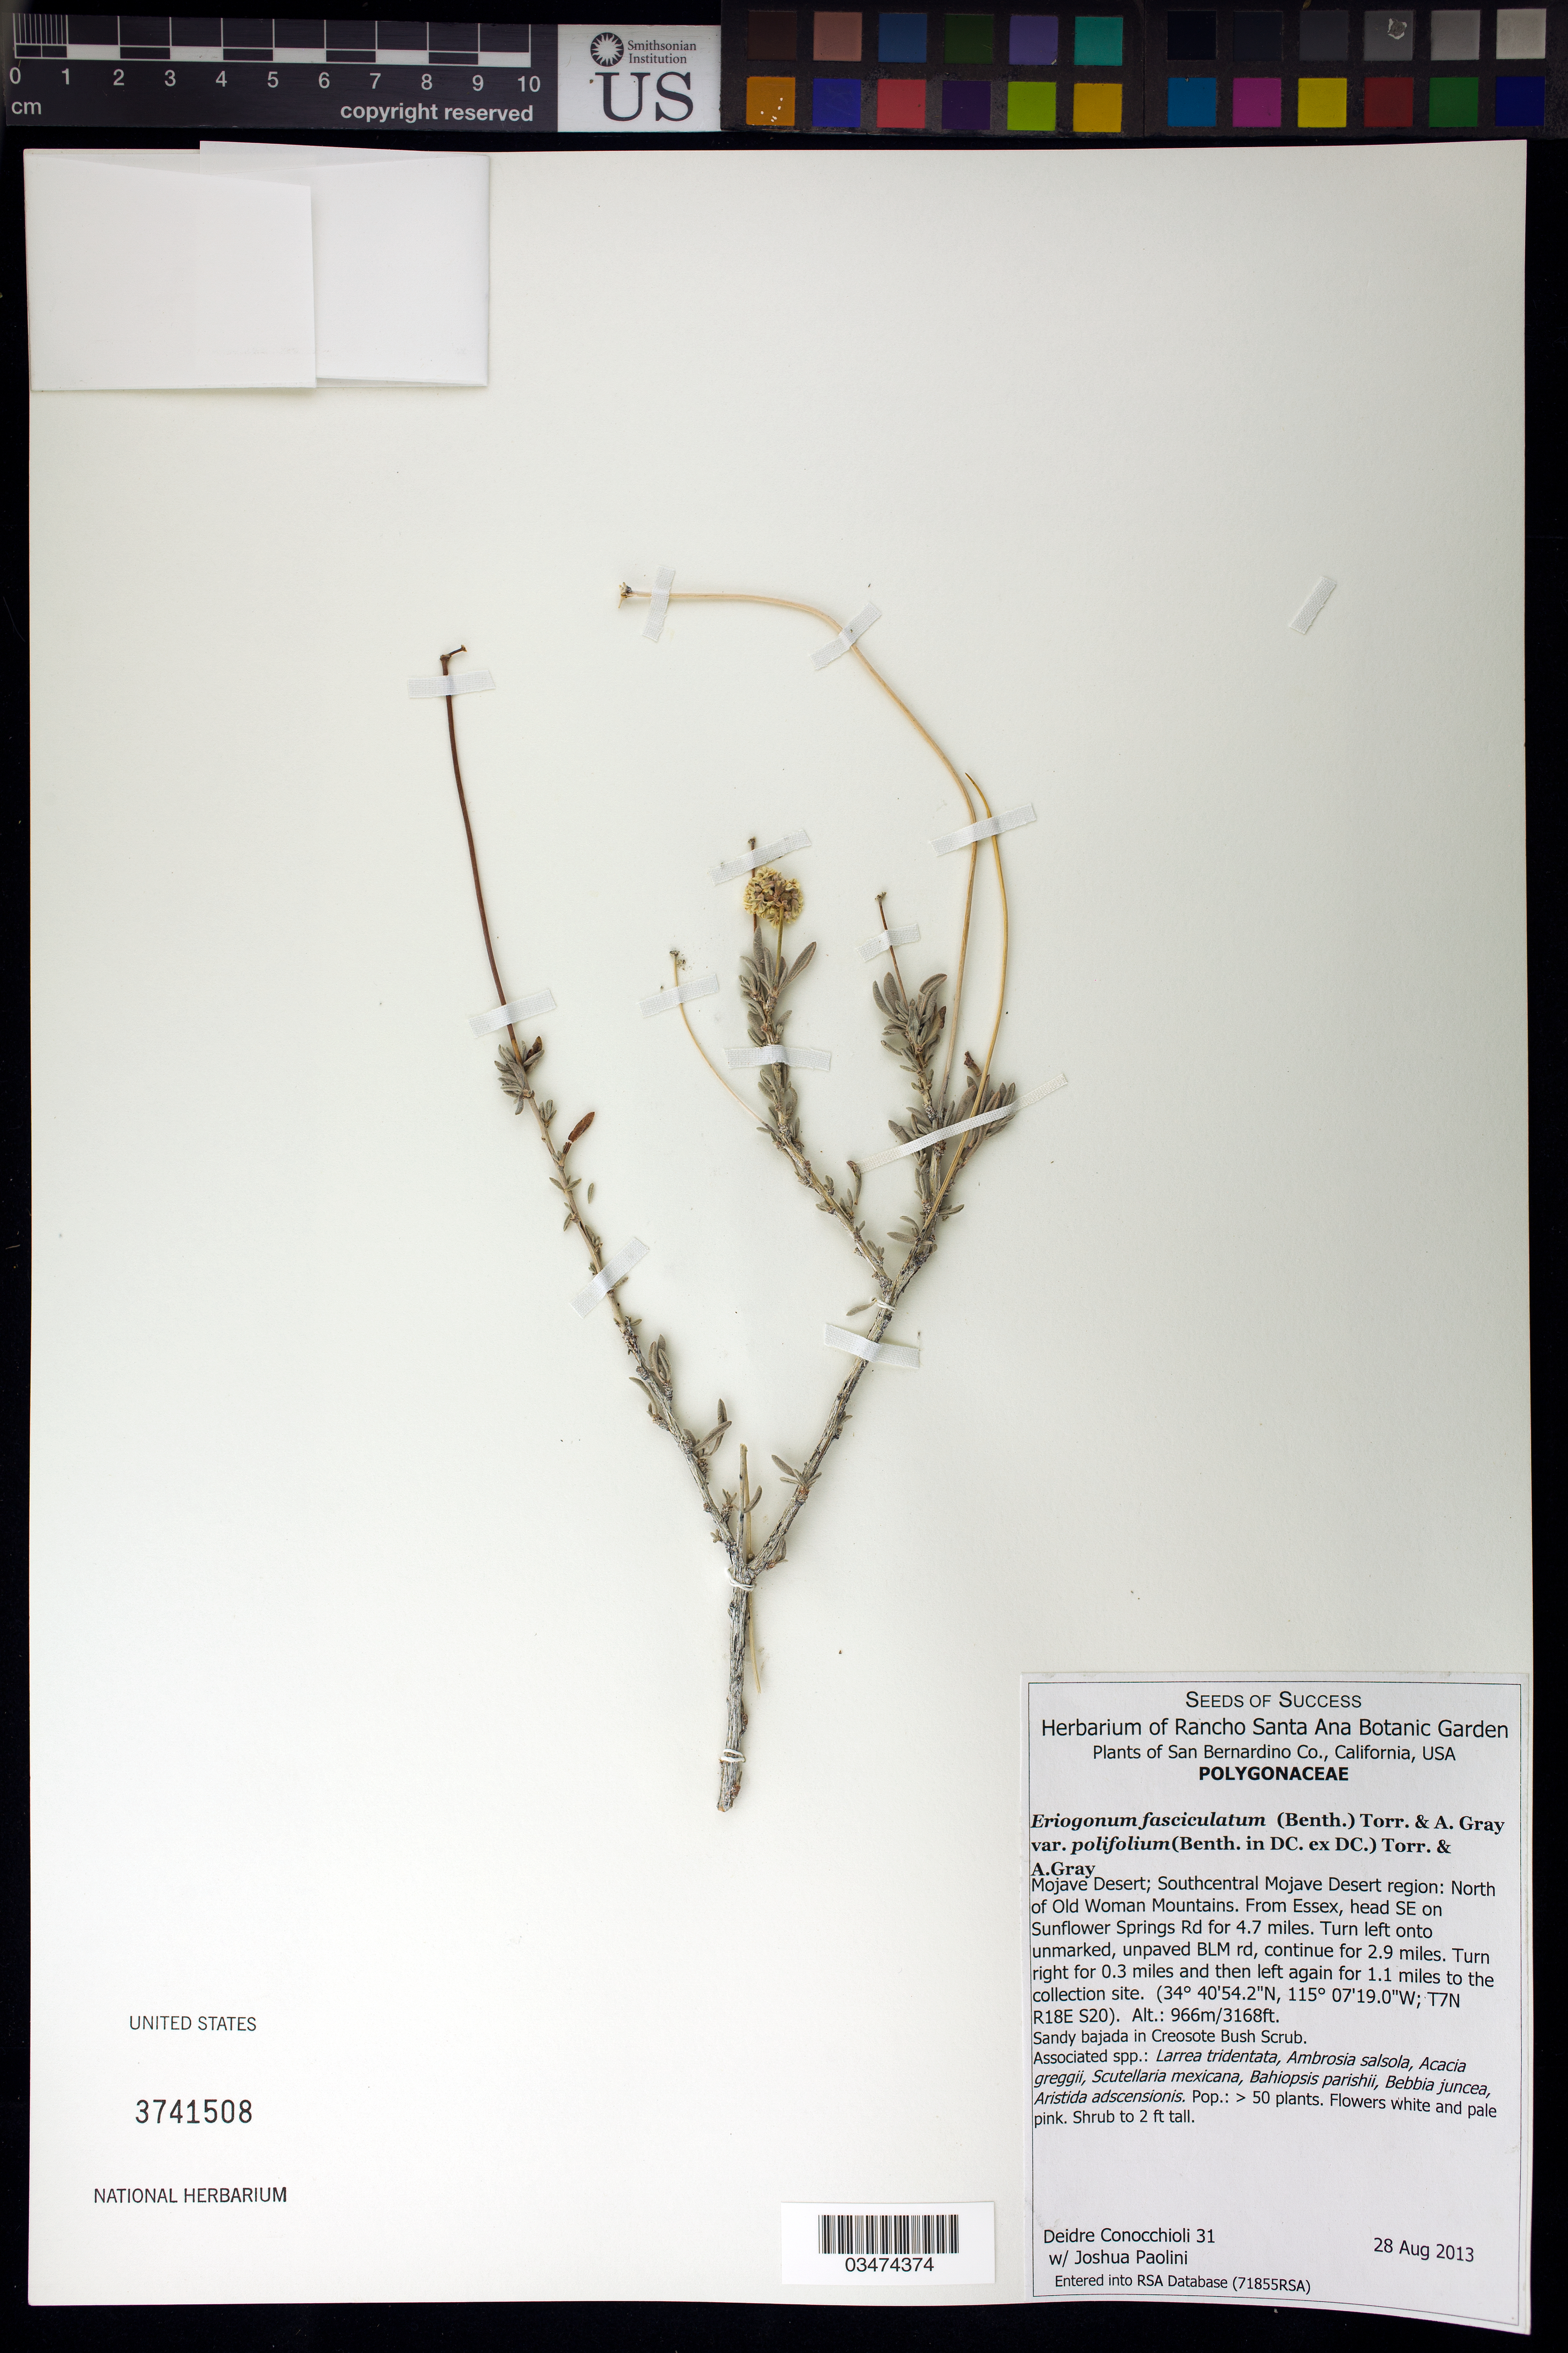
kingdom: Plantae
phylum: Tracheophyta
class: Magnoliopsida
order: Caryophyllales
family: Polygonaceae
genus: Eriogonum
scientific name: Eriogonum fasciculatum var. polifolium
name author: (Benth.) Torr. & A. Gray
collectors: D. Conocchioli & J. Paolini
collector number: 31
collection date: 2013-08-28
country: United States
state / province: California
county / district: San Bernardino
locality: Southcentral Mojave Desert region, N of Old Woman Mountains, 4.7 mi. on Sunflower Springs Rd.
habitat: Sandy bajada in Creosote Bush Scrub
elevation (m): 966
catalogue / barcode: US 3741508